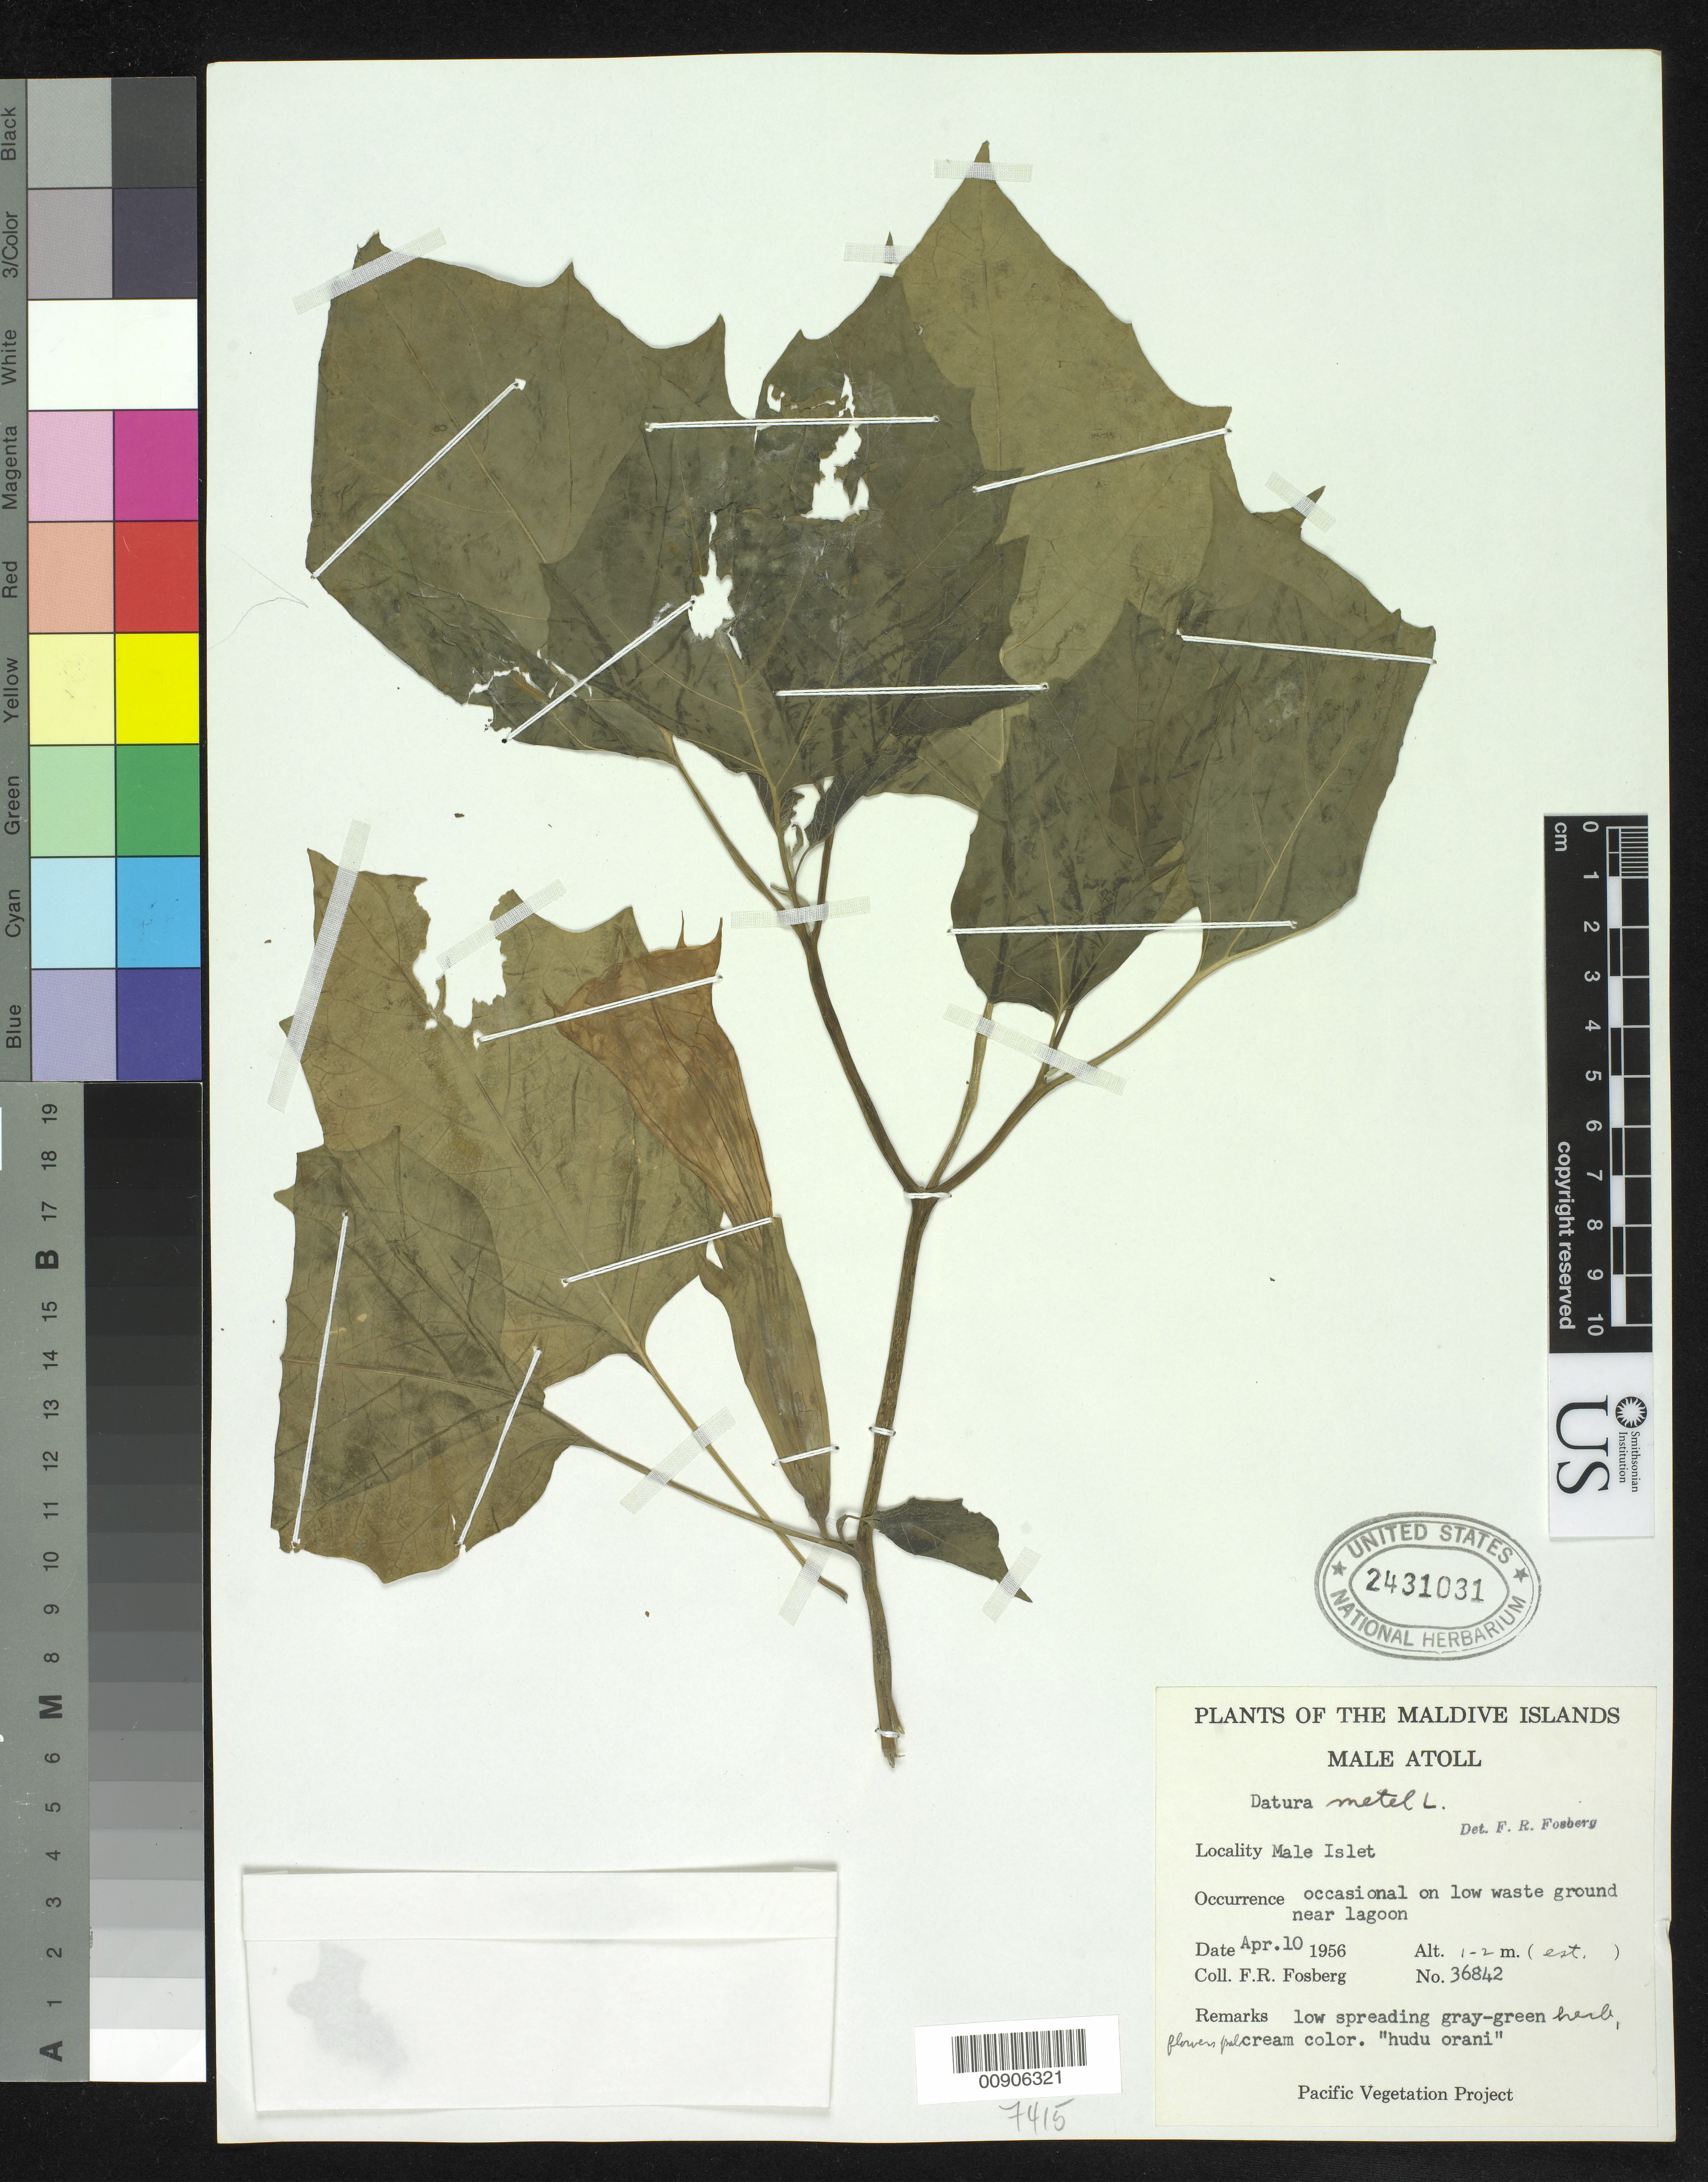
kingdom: Plantae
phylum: Tracheophyta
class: Magnoliopsida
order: Solanales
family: Solanaceae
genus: Datura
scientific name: Datura metel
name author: L.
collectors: F. R. Fosberg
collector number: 36842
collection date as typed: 10 Apr 1956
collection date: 1956-04-10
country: Maldive Islands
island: Male Atoll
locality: Male Islet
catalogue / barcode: US 2431031